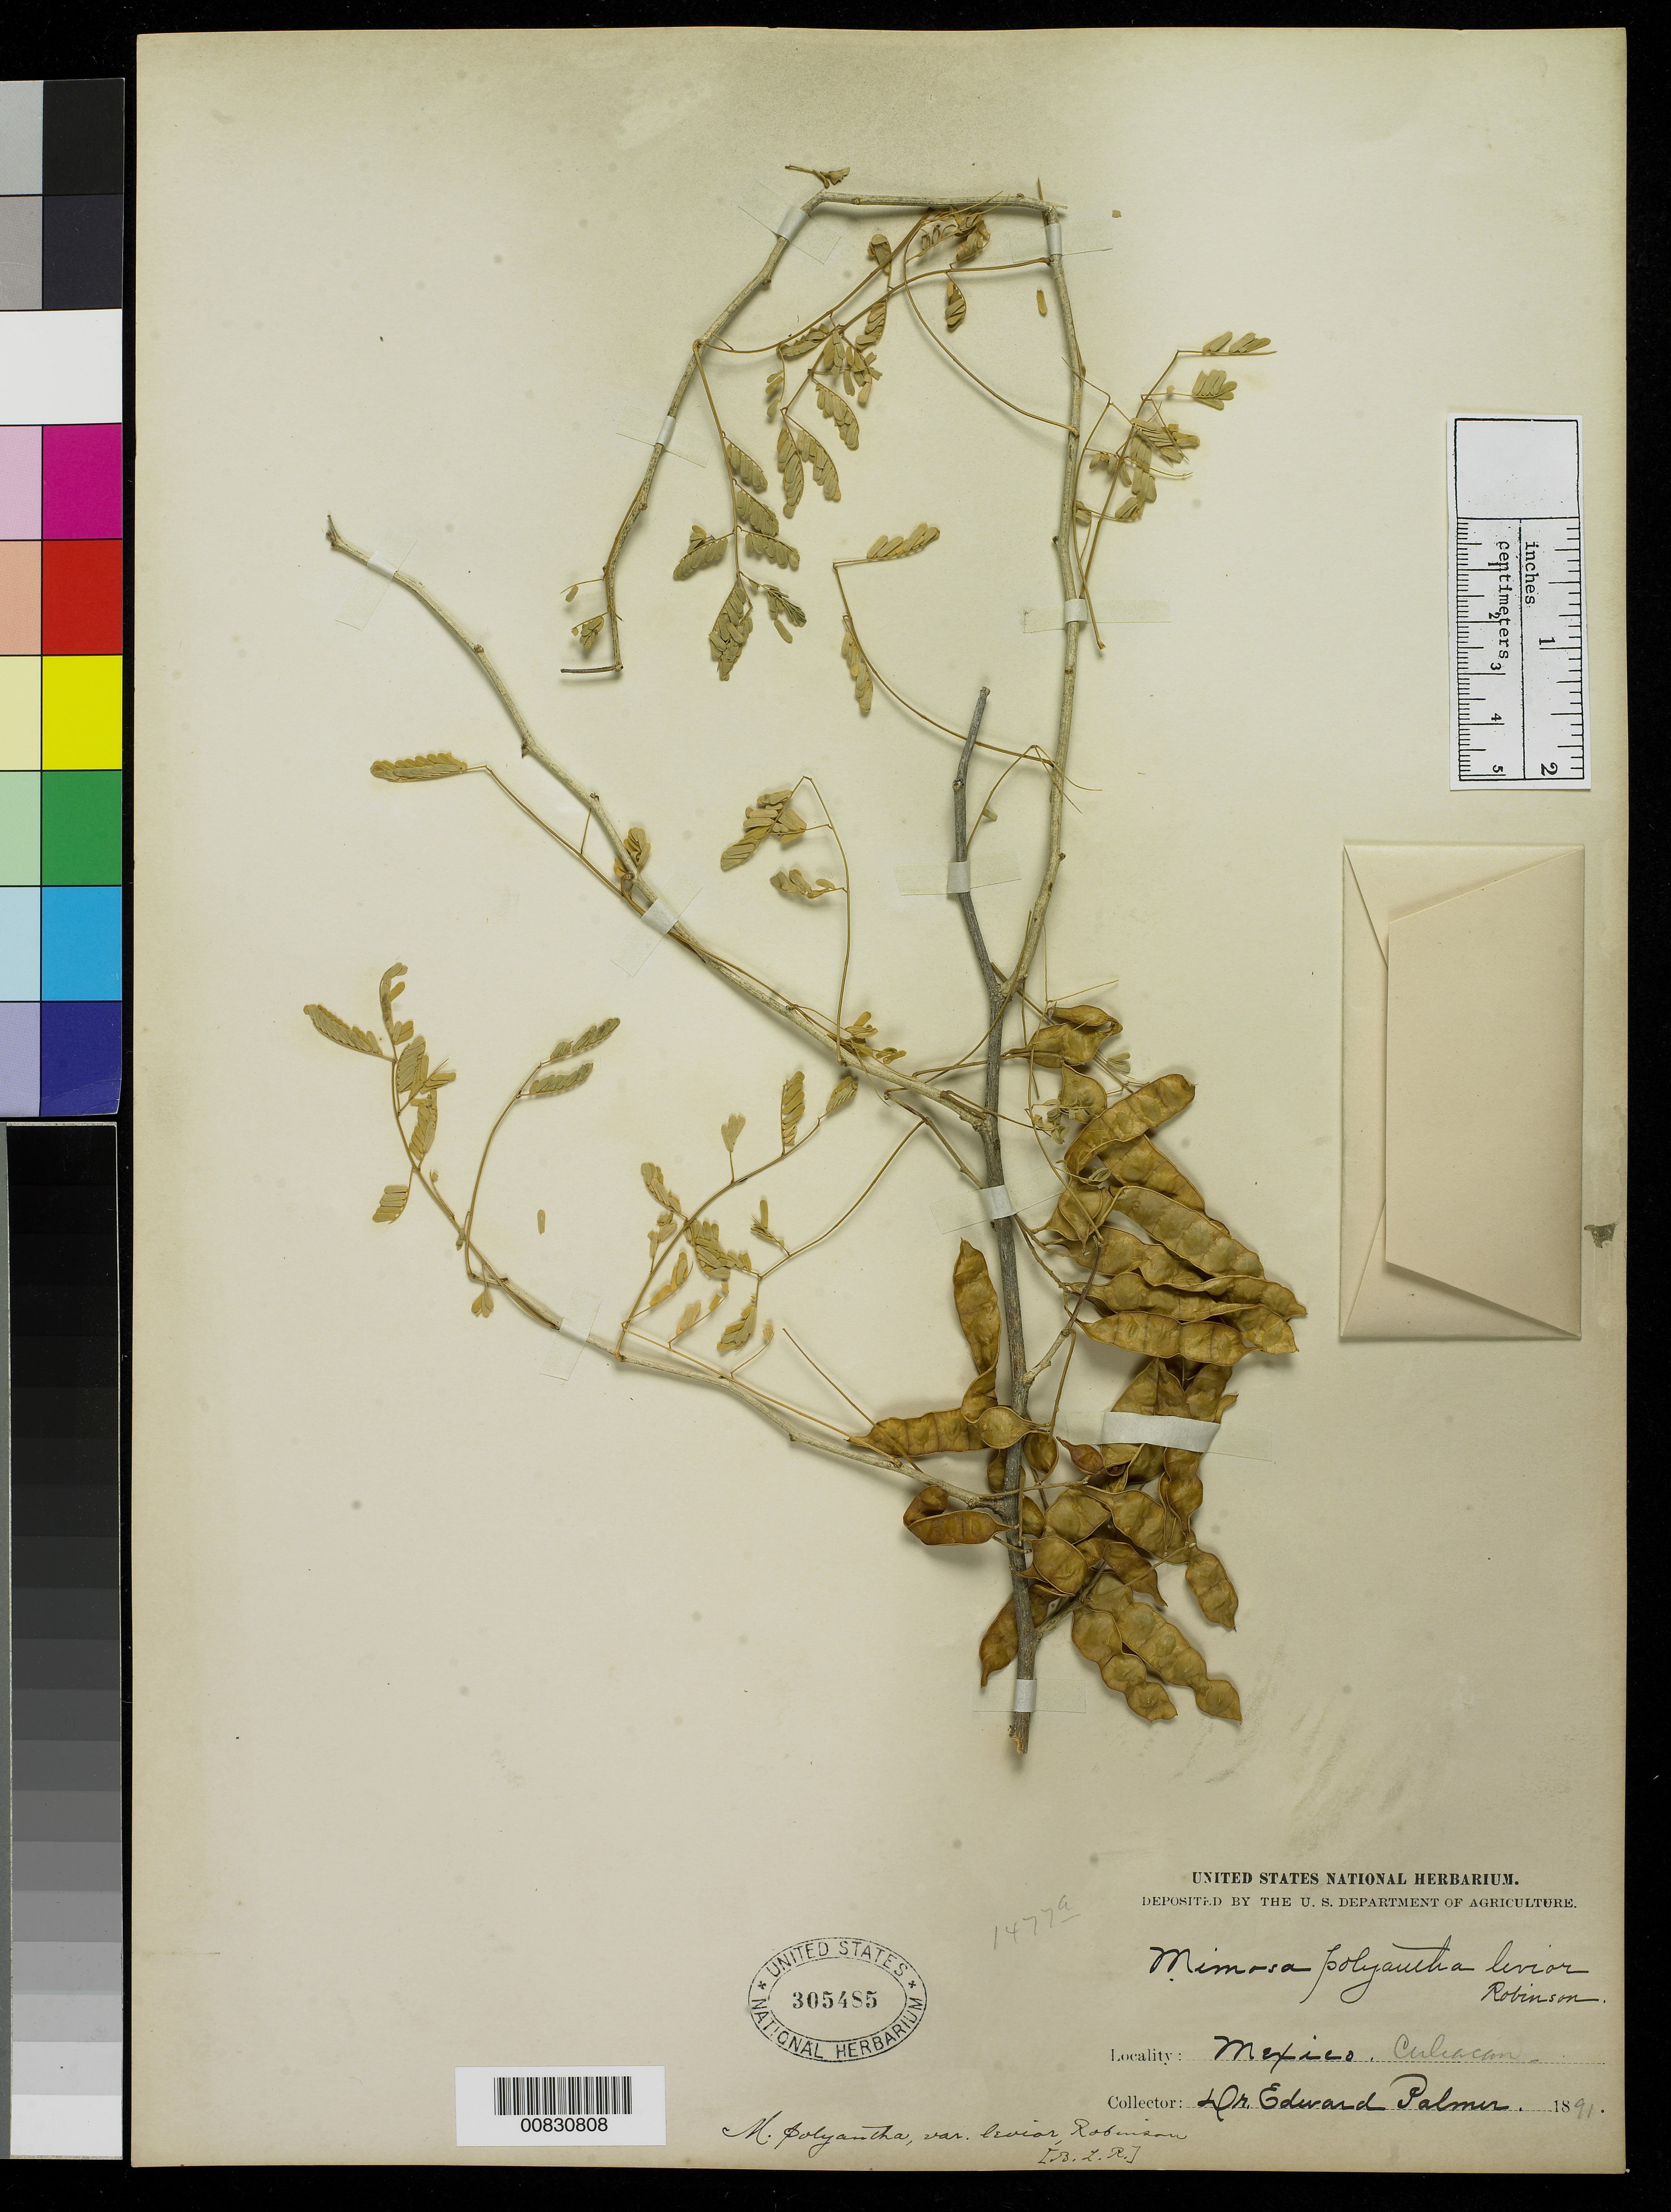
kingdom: Plantae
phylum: Tracheophyta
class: Magnoliopsida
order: Fabales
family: Fabaceae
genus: Mimosa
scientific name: Mimosa polyantha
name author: Benth.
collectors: E. Palmer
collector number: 1477a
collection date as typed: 1891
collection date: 1891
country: Mexico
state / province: Sinaloa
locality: Culiacan, Sinaloa.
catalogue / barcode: US 305485